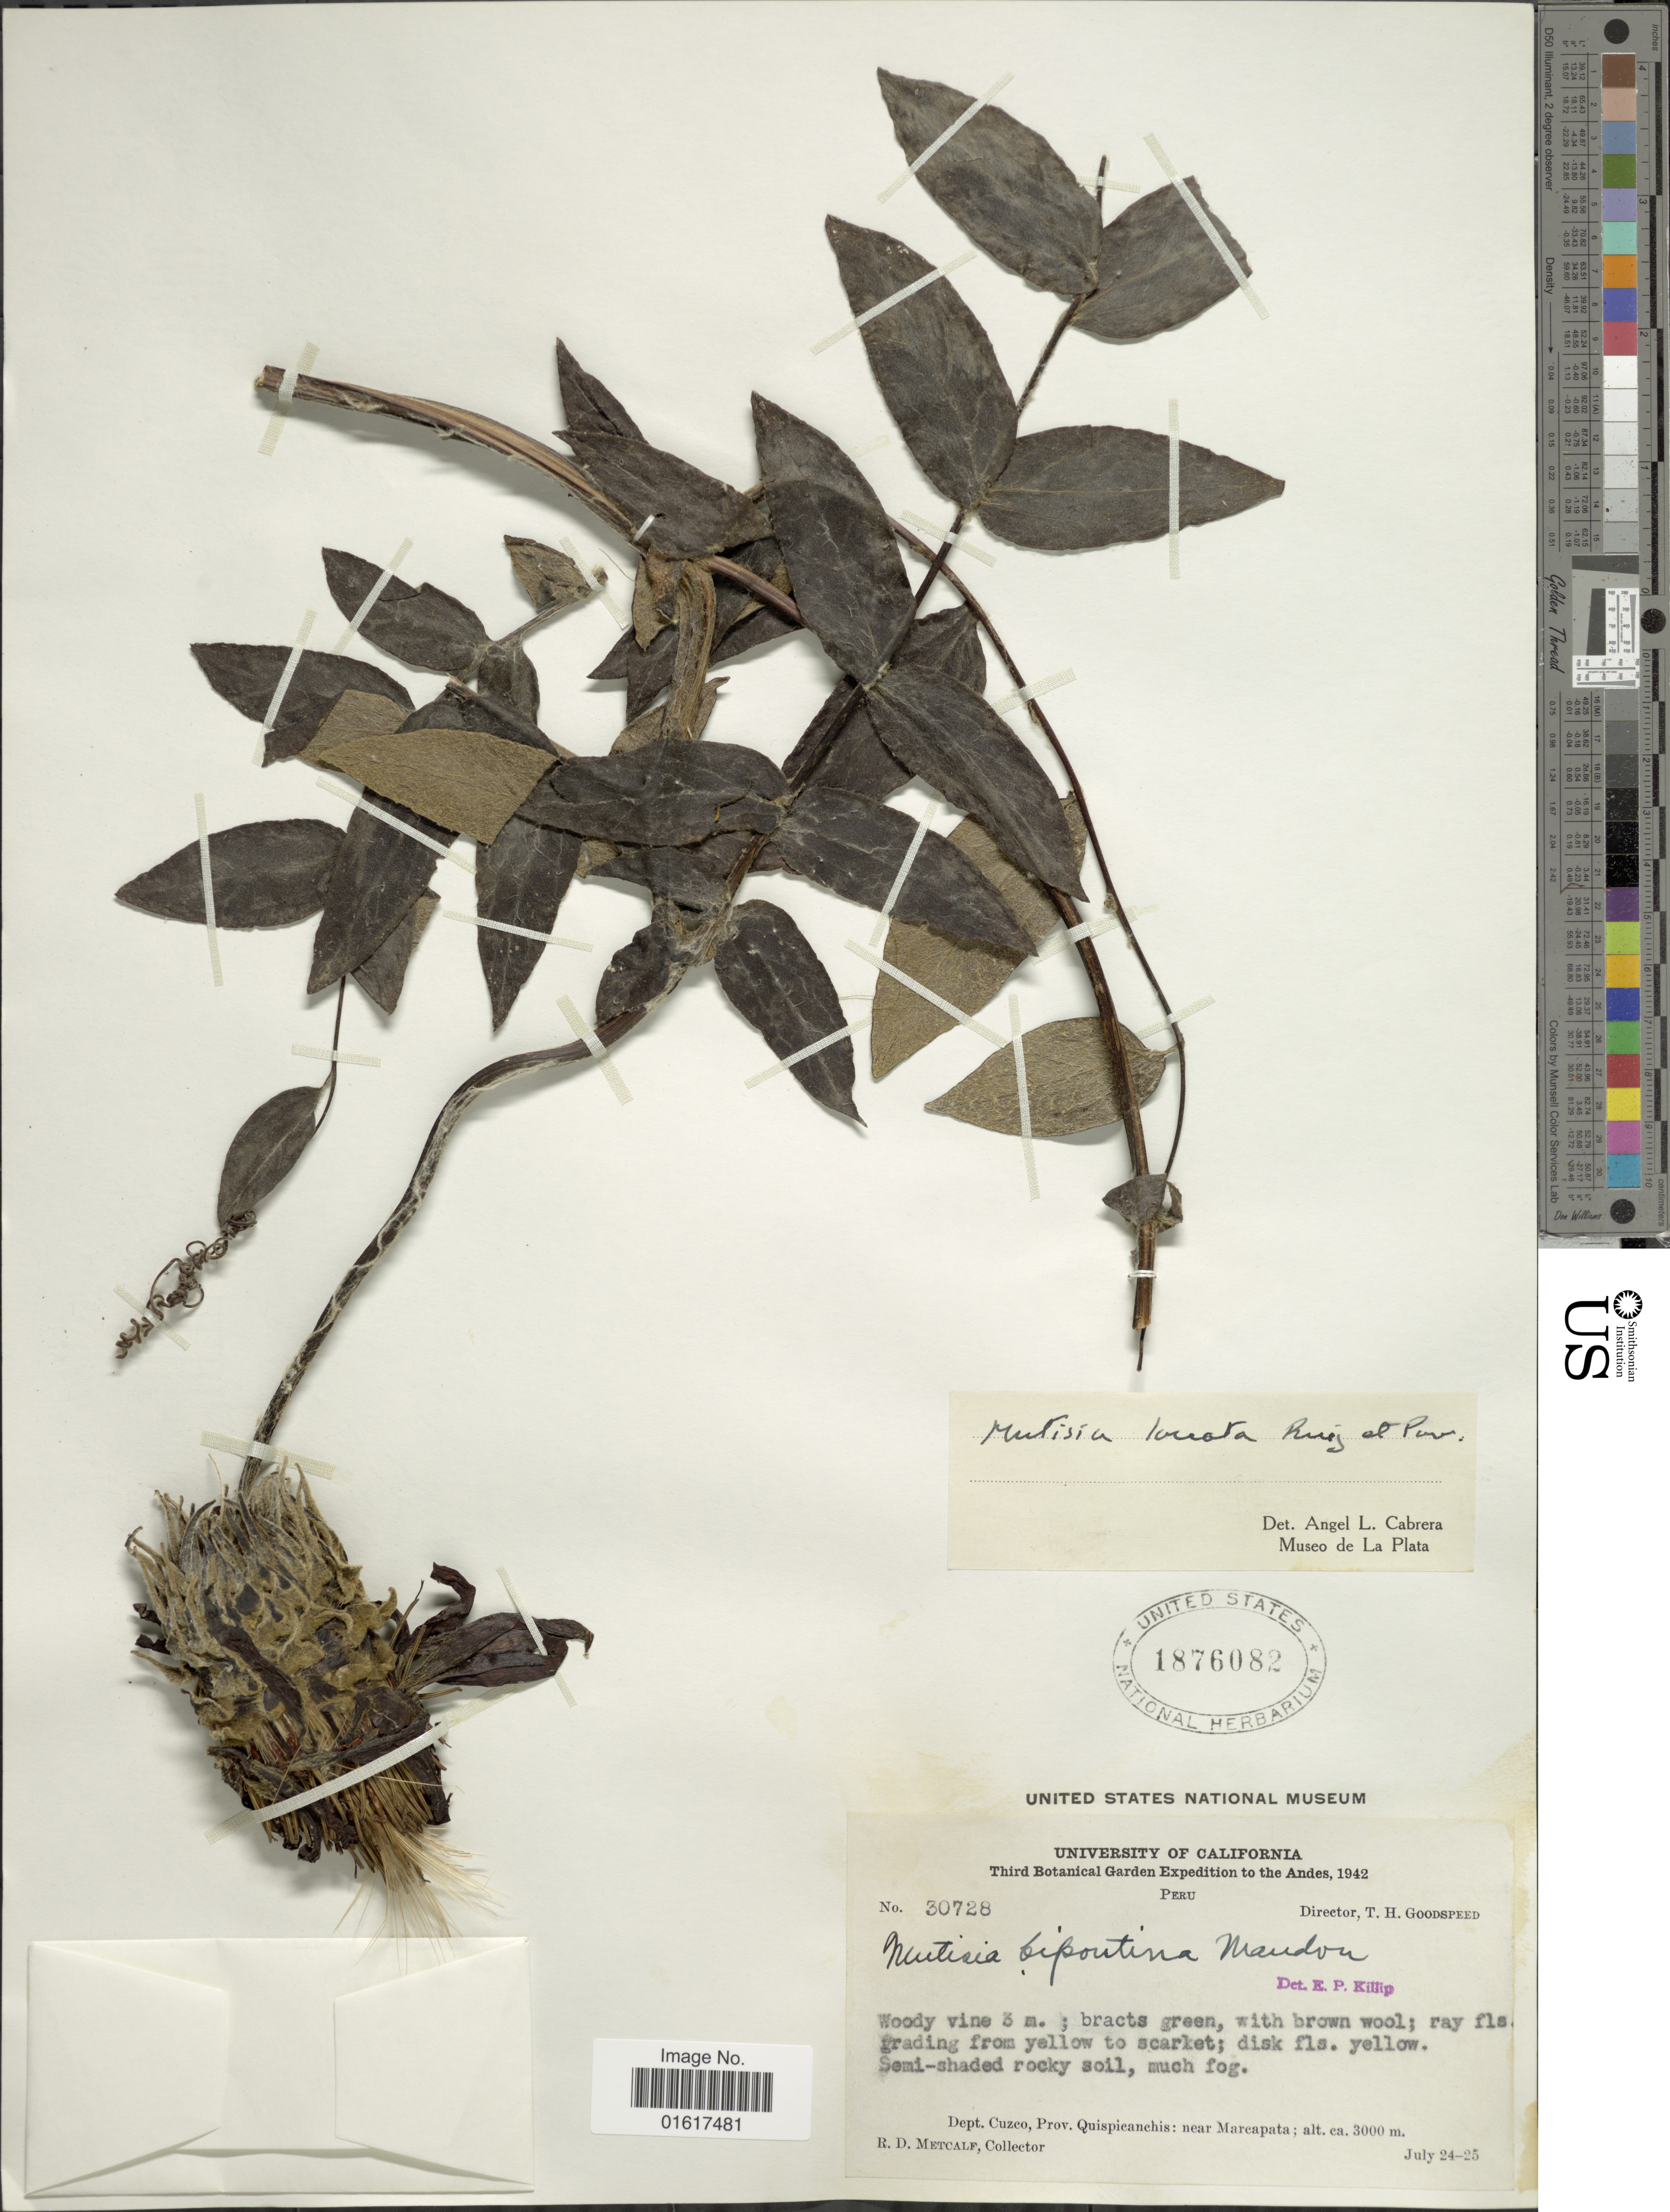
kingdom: Plantae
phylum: Tracheophyta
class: Magnoliopsida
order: Asterales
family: Asteraceae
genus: Mutisia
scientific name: Mutisia lanata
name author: Ruiz & Pav.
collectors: R. D. Metcalf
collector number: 30728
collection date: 1942-07-24/1942-07-25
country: Peru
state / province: Cusco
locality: Andes. Dept. Cuzco, Prov. Quispicanchis: near Marcapata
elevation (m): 3000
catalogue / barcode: US 1876082